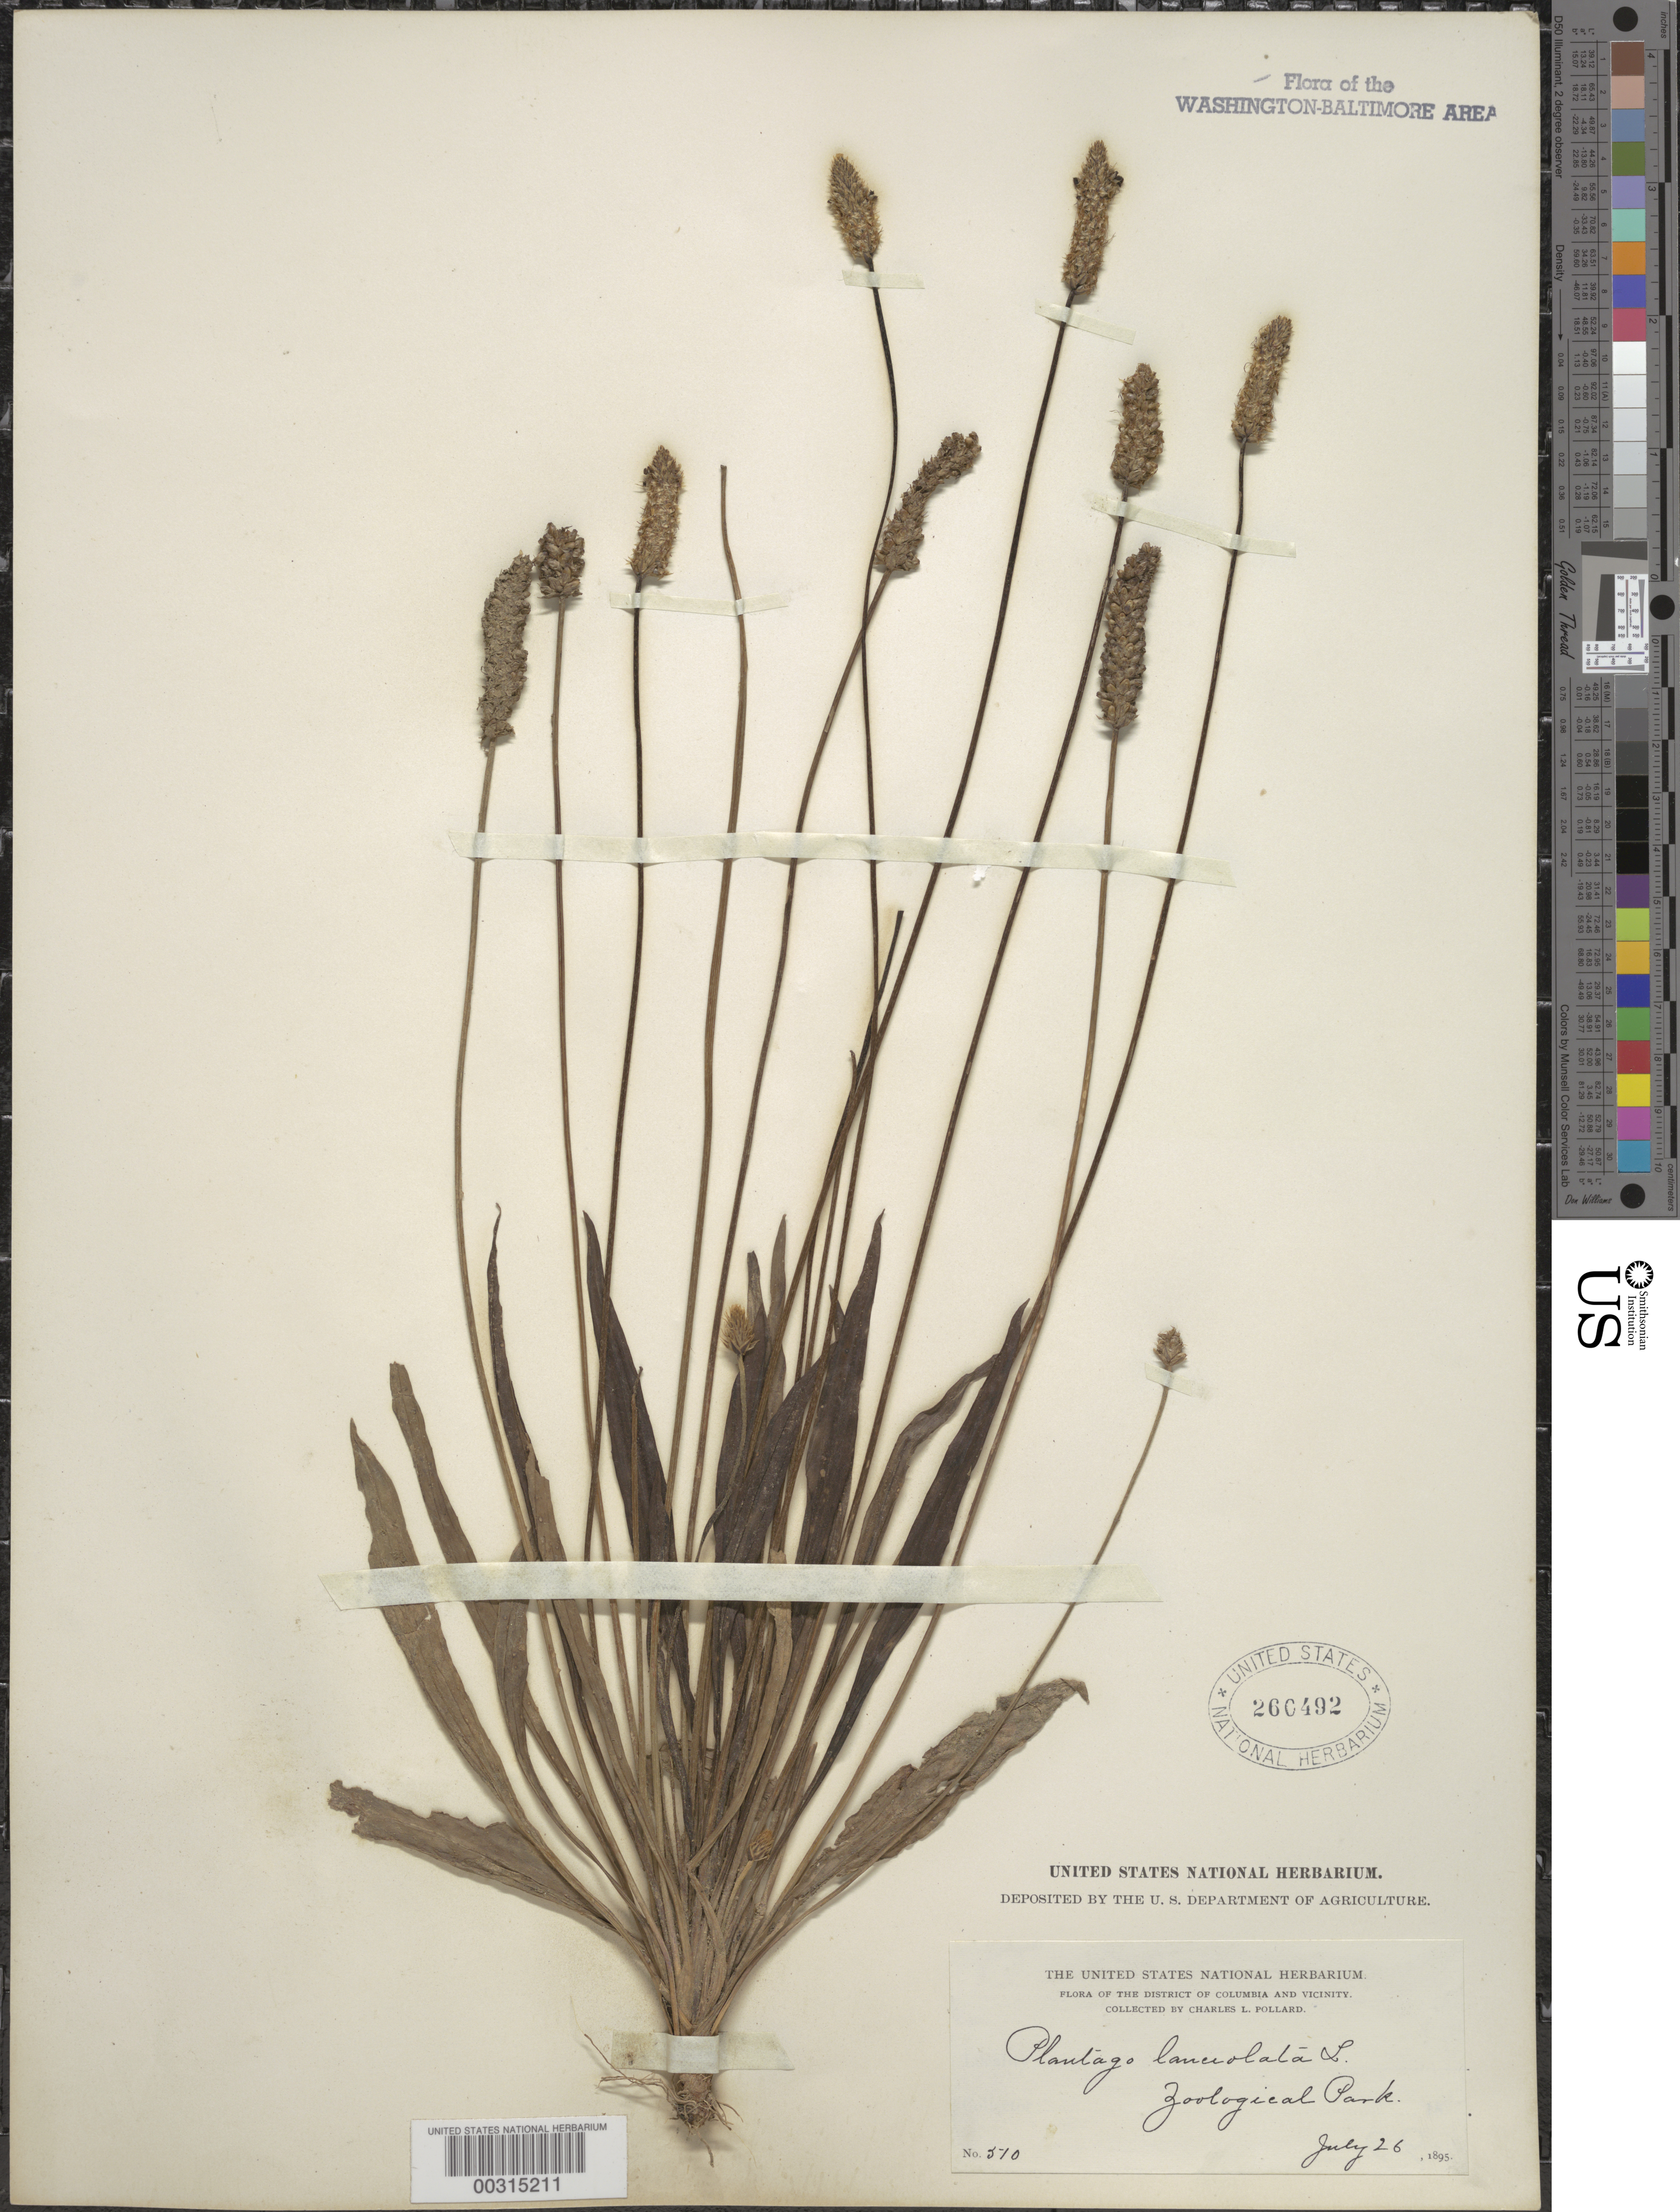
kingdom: Plantae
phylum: Tracheophyta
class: Magnoliopsida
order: Lamiales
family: Plantaginaceae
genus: Plantago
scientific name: Plantago lanceolata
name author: L.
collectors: C. L. Pollard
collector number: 570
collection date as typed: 26 Jul 1895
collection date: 1895-07-26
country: United States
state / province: District of Columbia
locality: Zoological Park Rock Creek Park and Vicinity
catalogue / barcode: US 260492